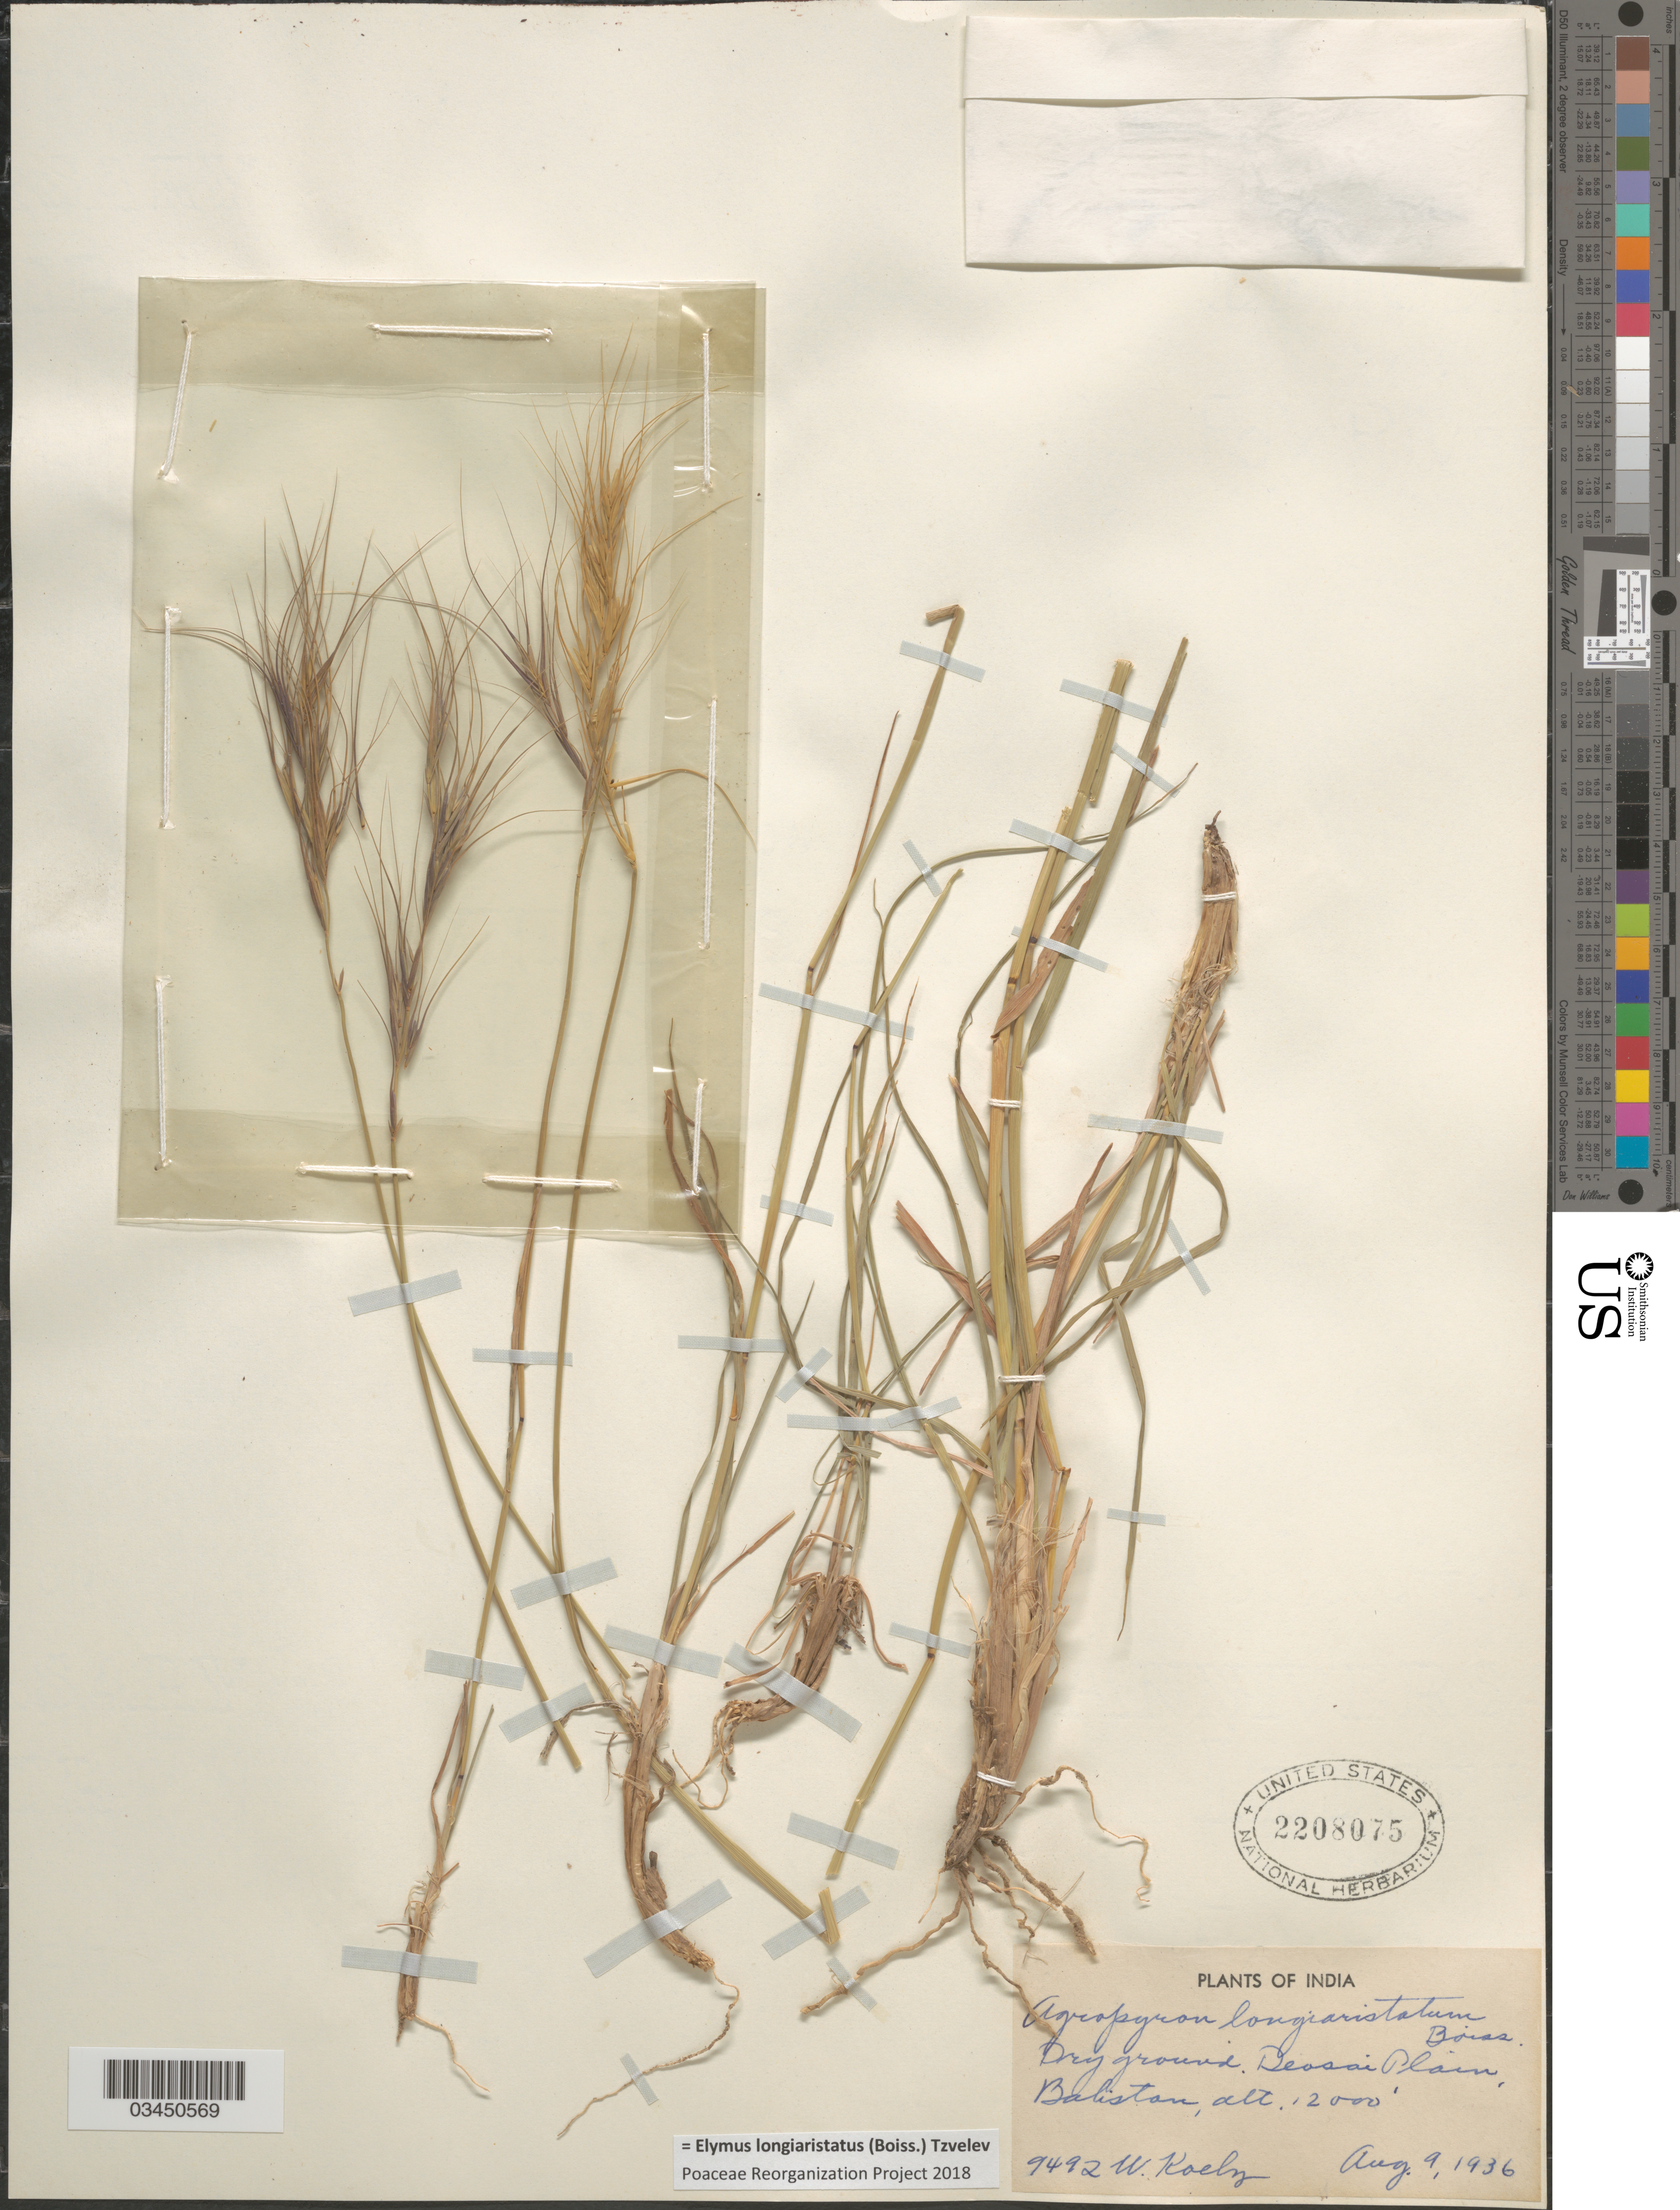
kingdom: Plantae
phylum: Tracheophyta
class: Liliopsida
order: Poales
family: Poaceae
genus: Elymus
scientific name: Elymus longiaristatus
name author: (Boiss.) Tzvelev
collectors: W. Koelz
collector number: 9492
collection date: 1936-08-09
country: Pakistan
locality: Dry ground. Deosai Plain, Balistan.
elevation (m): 3658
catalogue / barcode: US 2208075